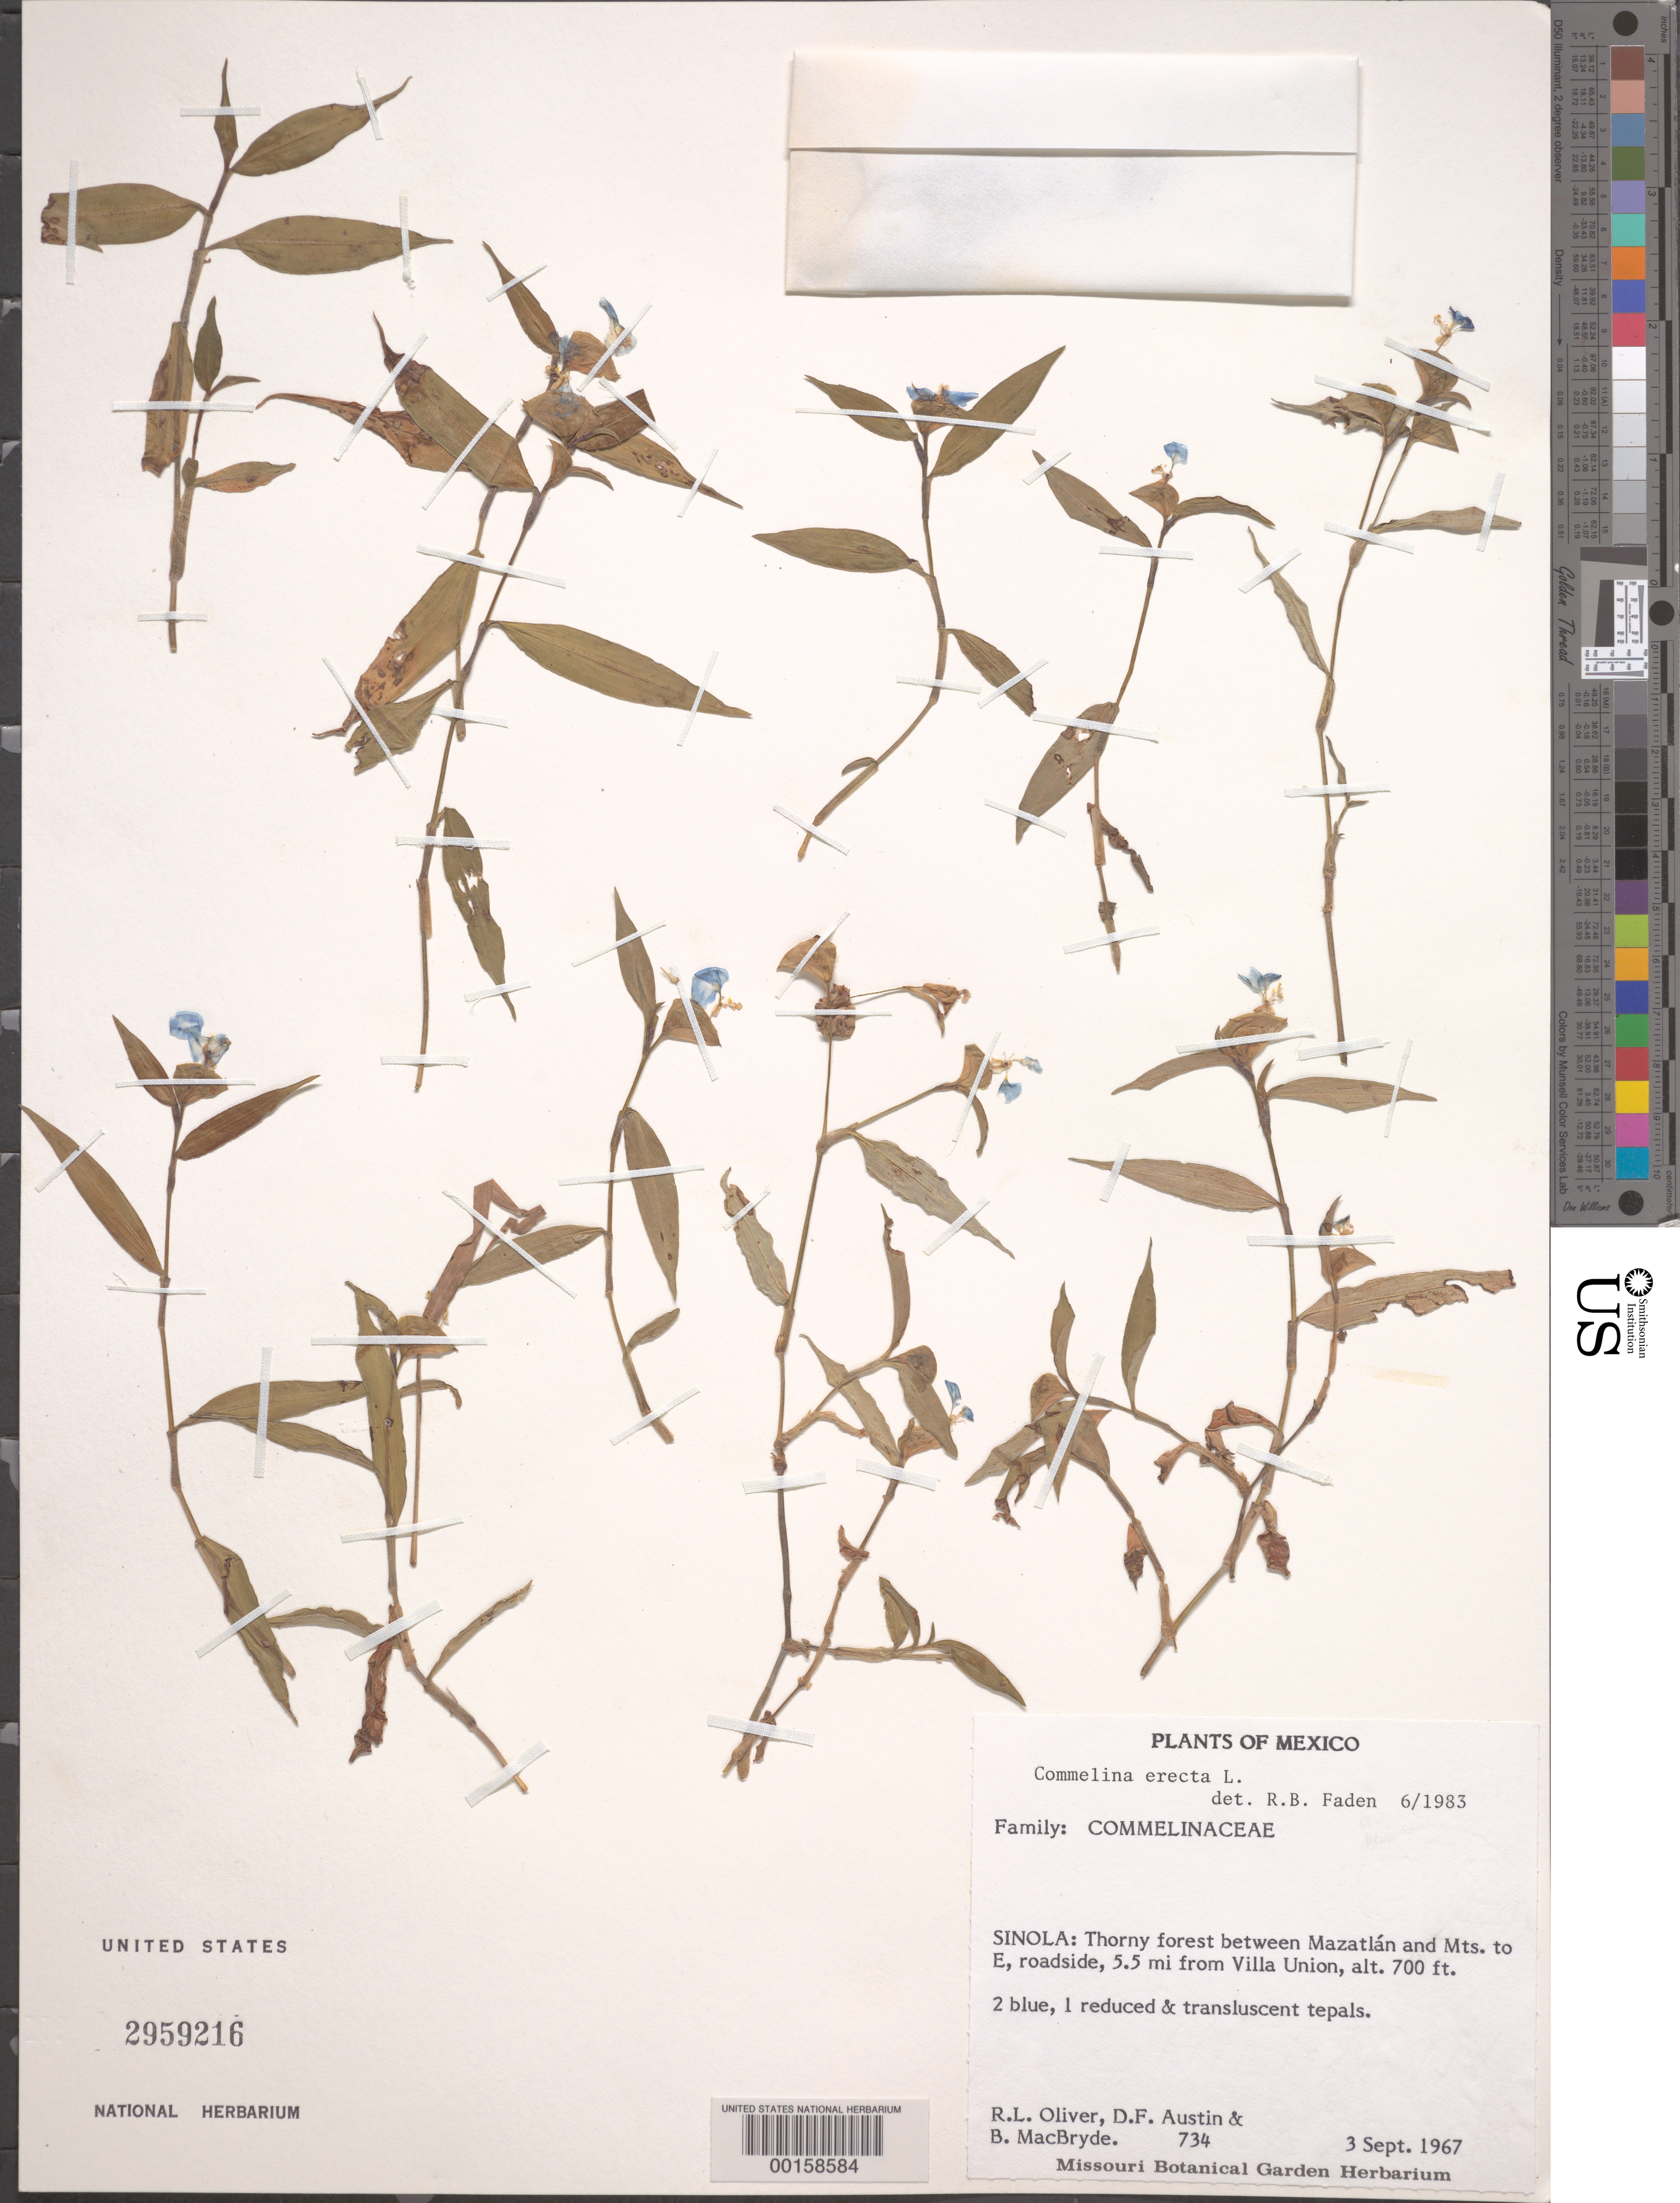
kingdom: Plantae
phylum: Tracheophyta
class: Liliopsida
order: Commelinales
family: Commelinaceae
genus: Commelina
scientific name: Commelina erecta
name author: L.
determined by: Faden, Robert B., (US), Smithsonian Institution - National Museum of Natural History (UNITED STATES)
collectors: R. L. Oliver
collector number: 734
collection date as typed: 03 Sep 1967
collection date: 1967-09-03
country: Mexico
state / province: Sinaloa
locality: Villa union; between Mazatlan and mts. to e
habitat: Thorny forest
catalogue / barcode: US 2959216